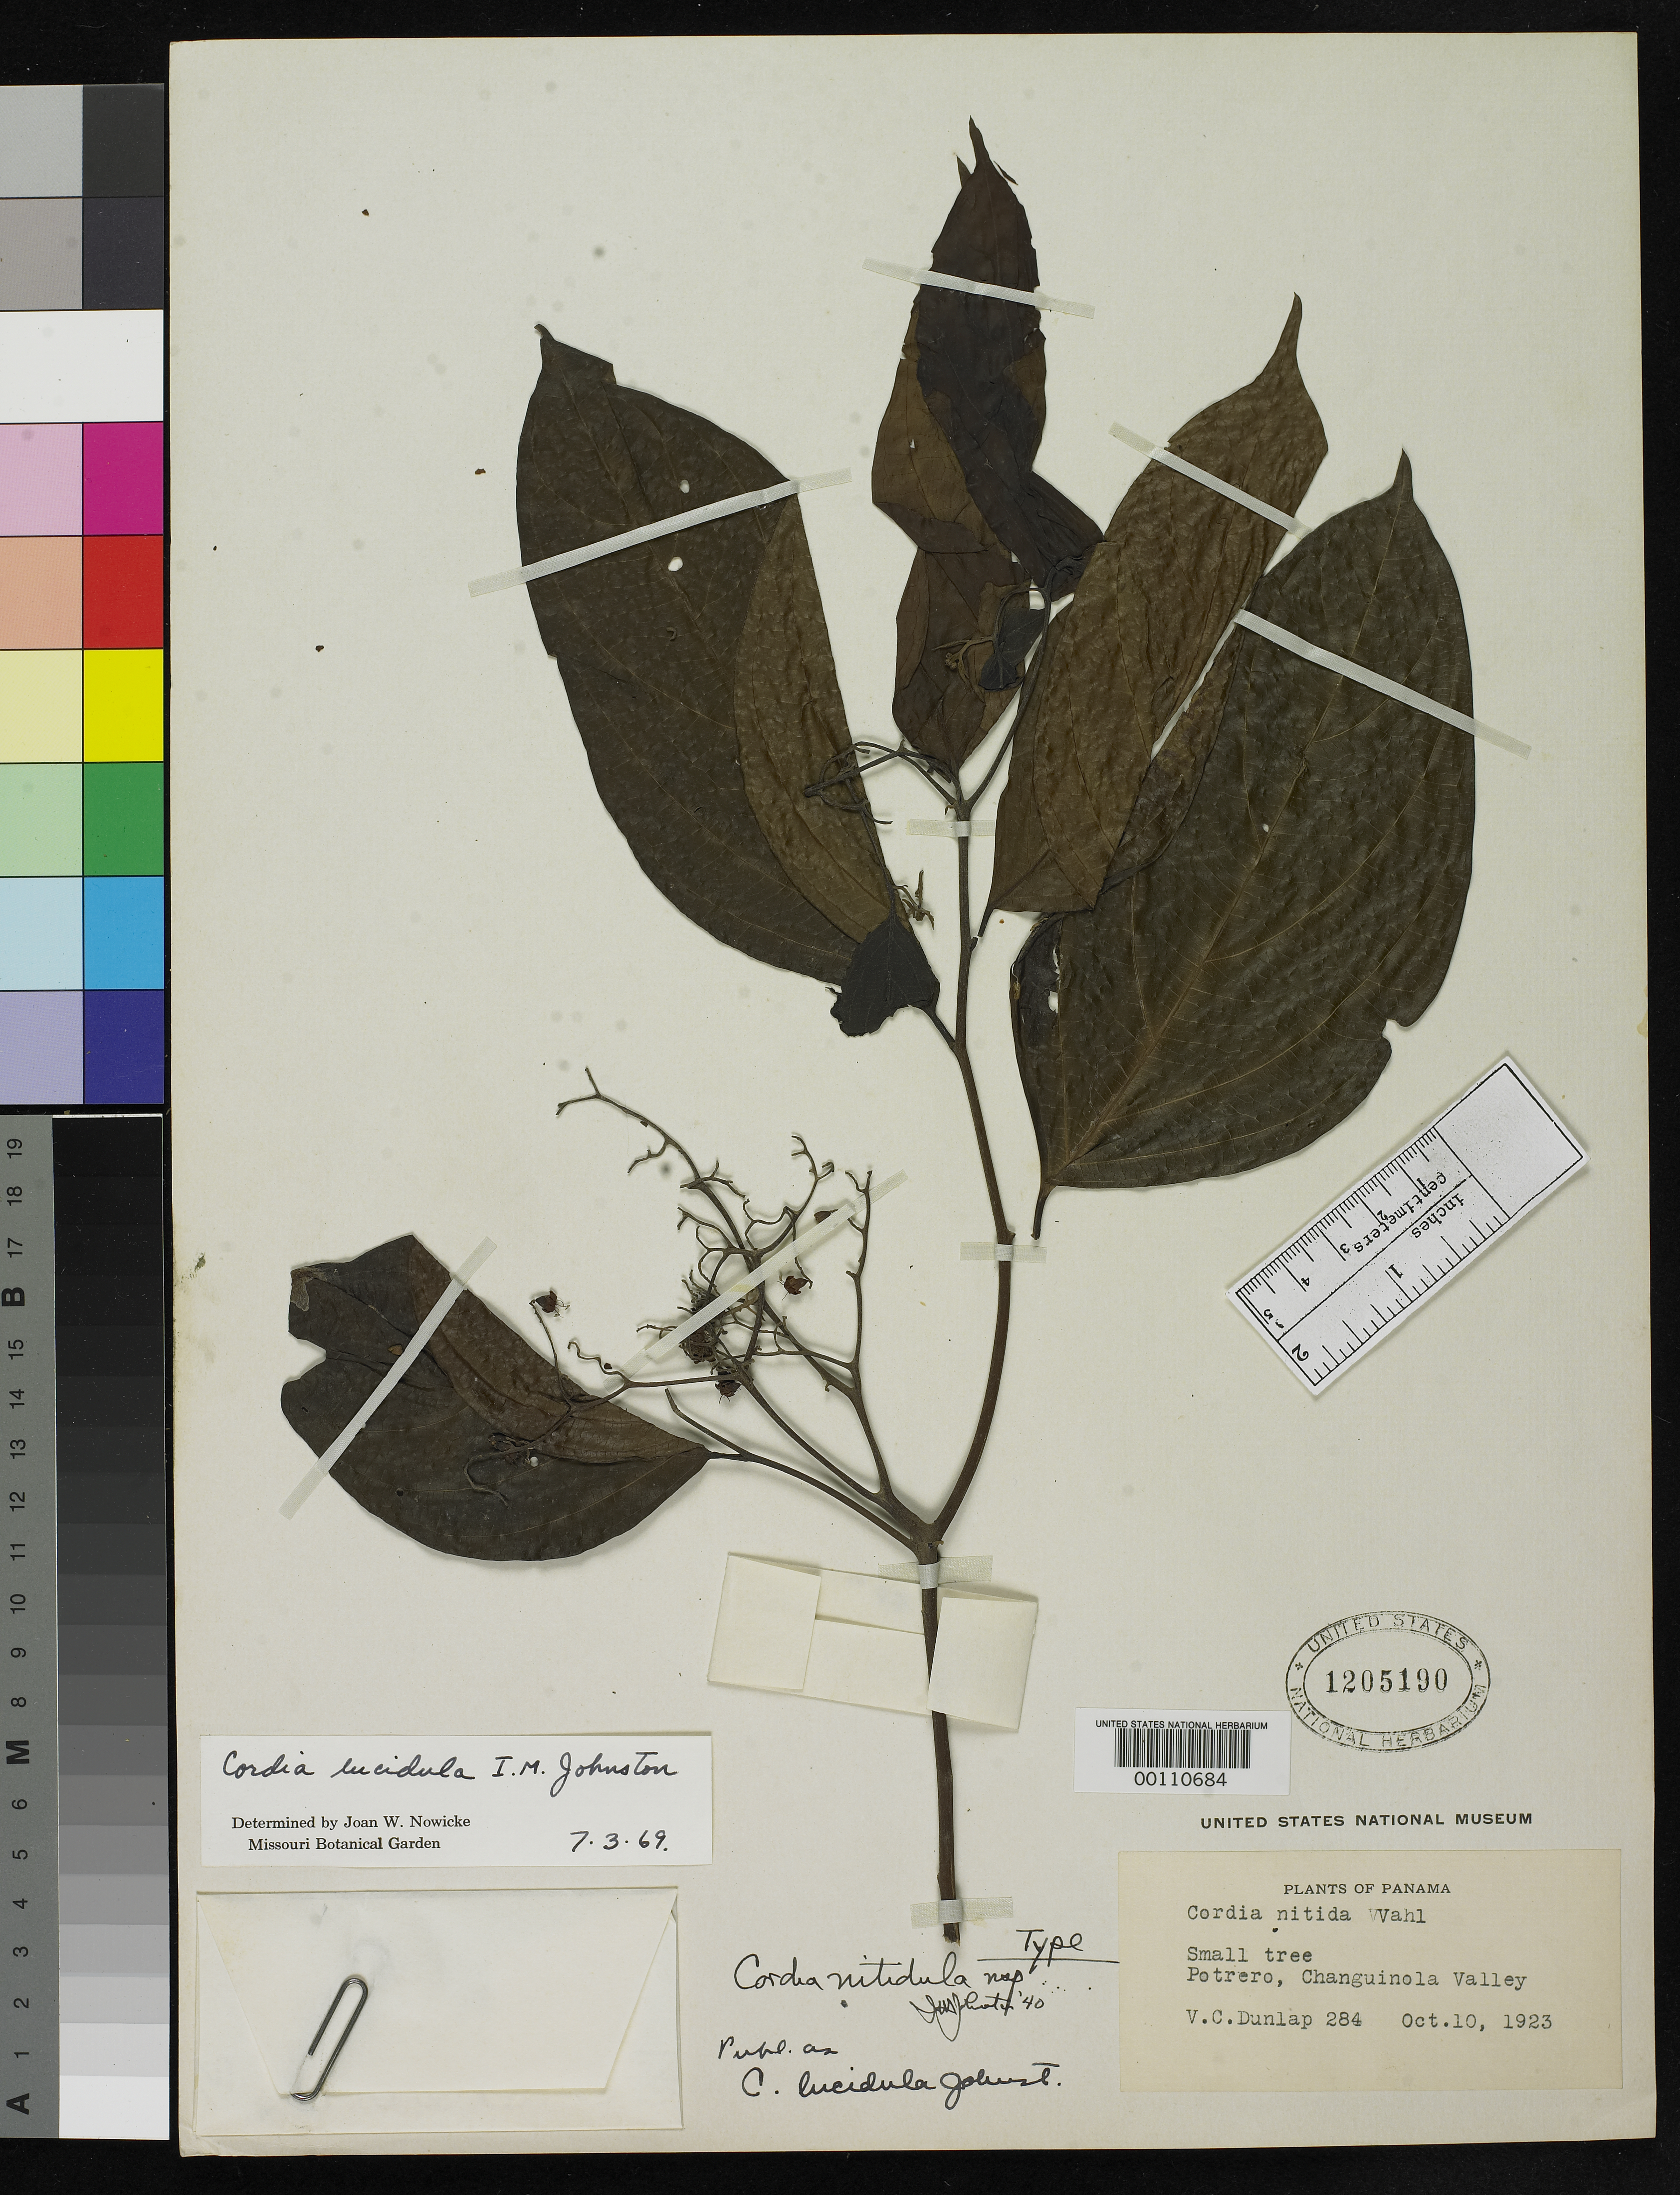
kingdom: Plantae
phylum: Tracheophyta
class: Magnoliopsida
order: Boraginales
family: Cordiaceae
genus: Cordia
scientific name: Cordia lucidula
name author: I.M. Johnst.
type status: Isotype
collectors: V. C. Dunlap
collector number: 284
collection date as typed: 02 Oct 1923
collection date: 1923-10-02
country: Panama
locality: Potrero, Changuimola Valley.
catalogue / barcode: US 1205190